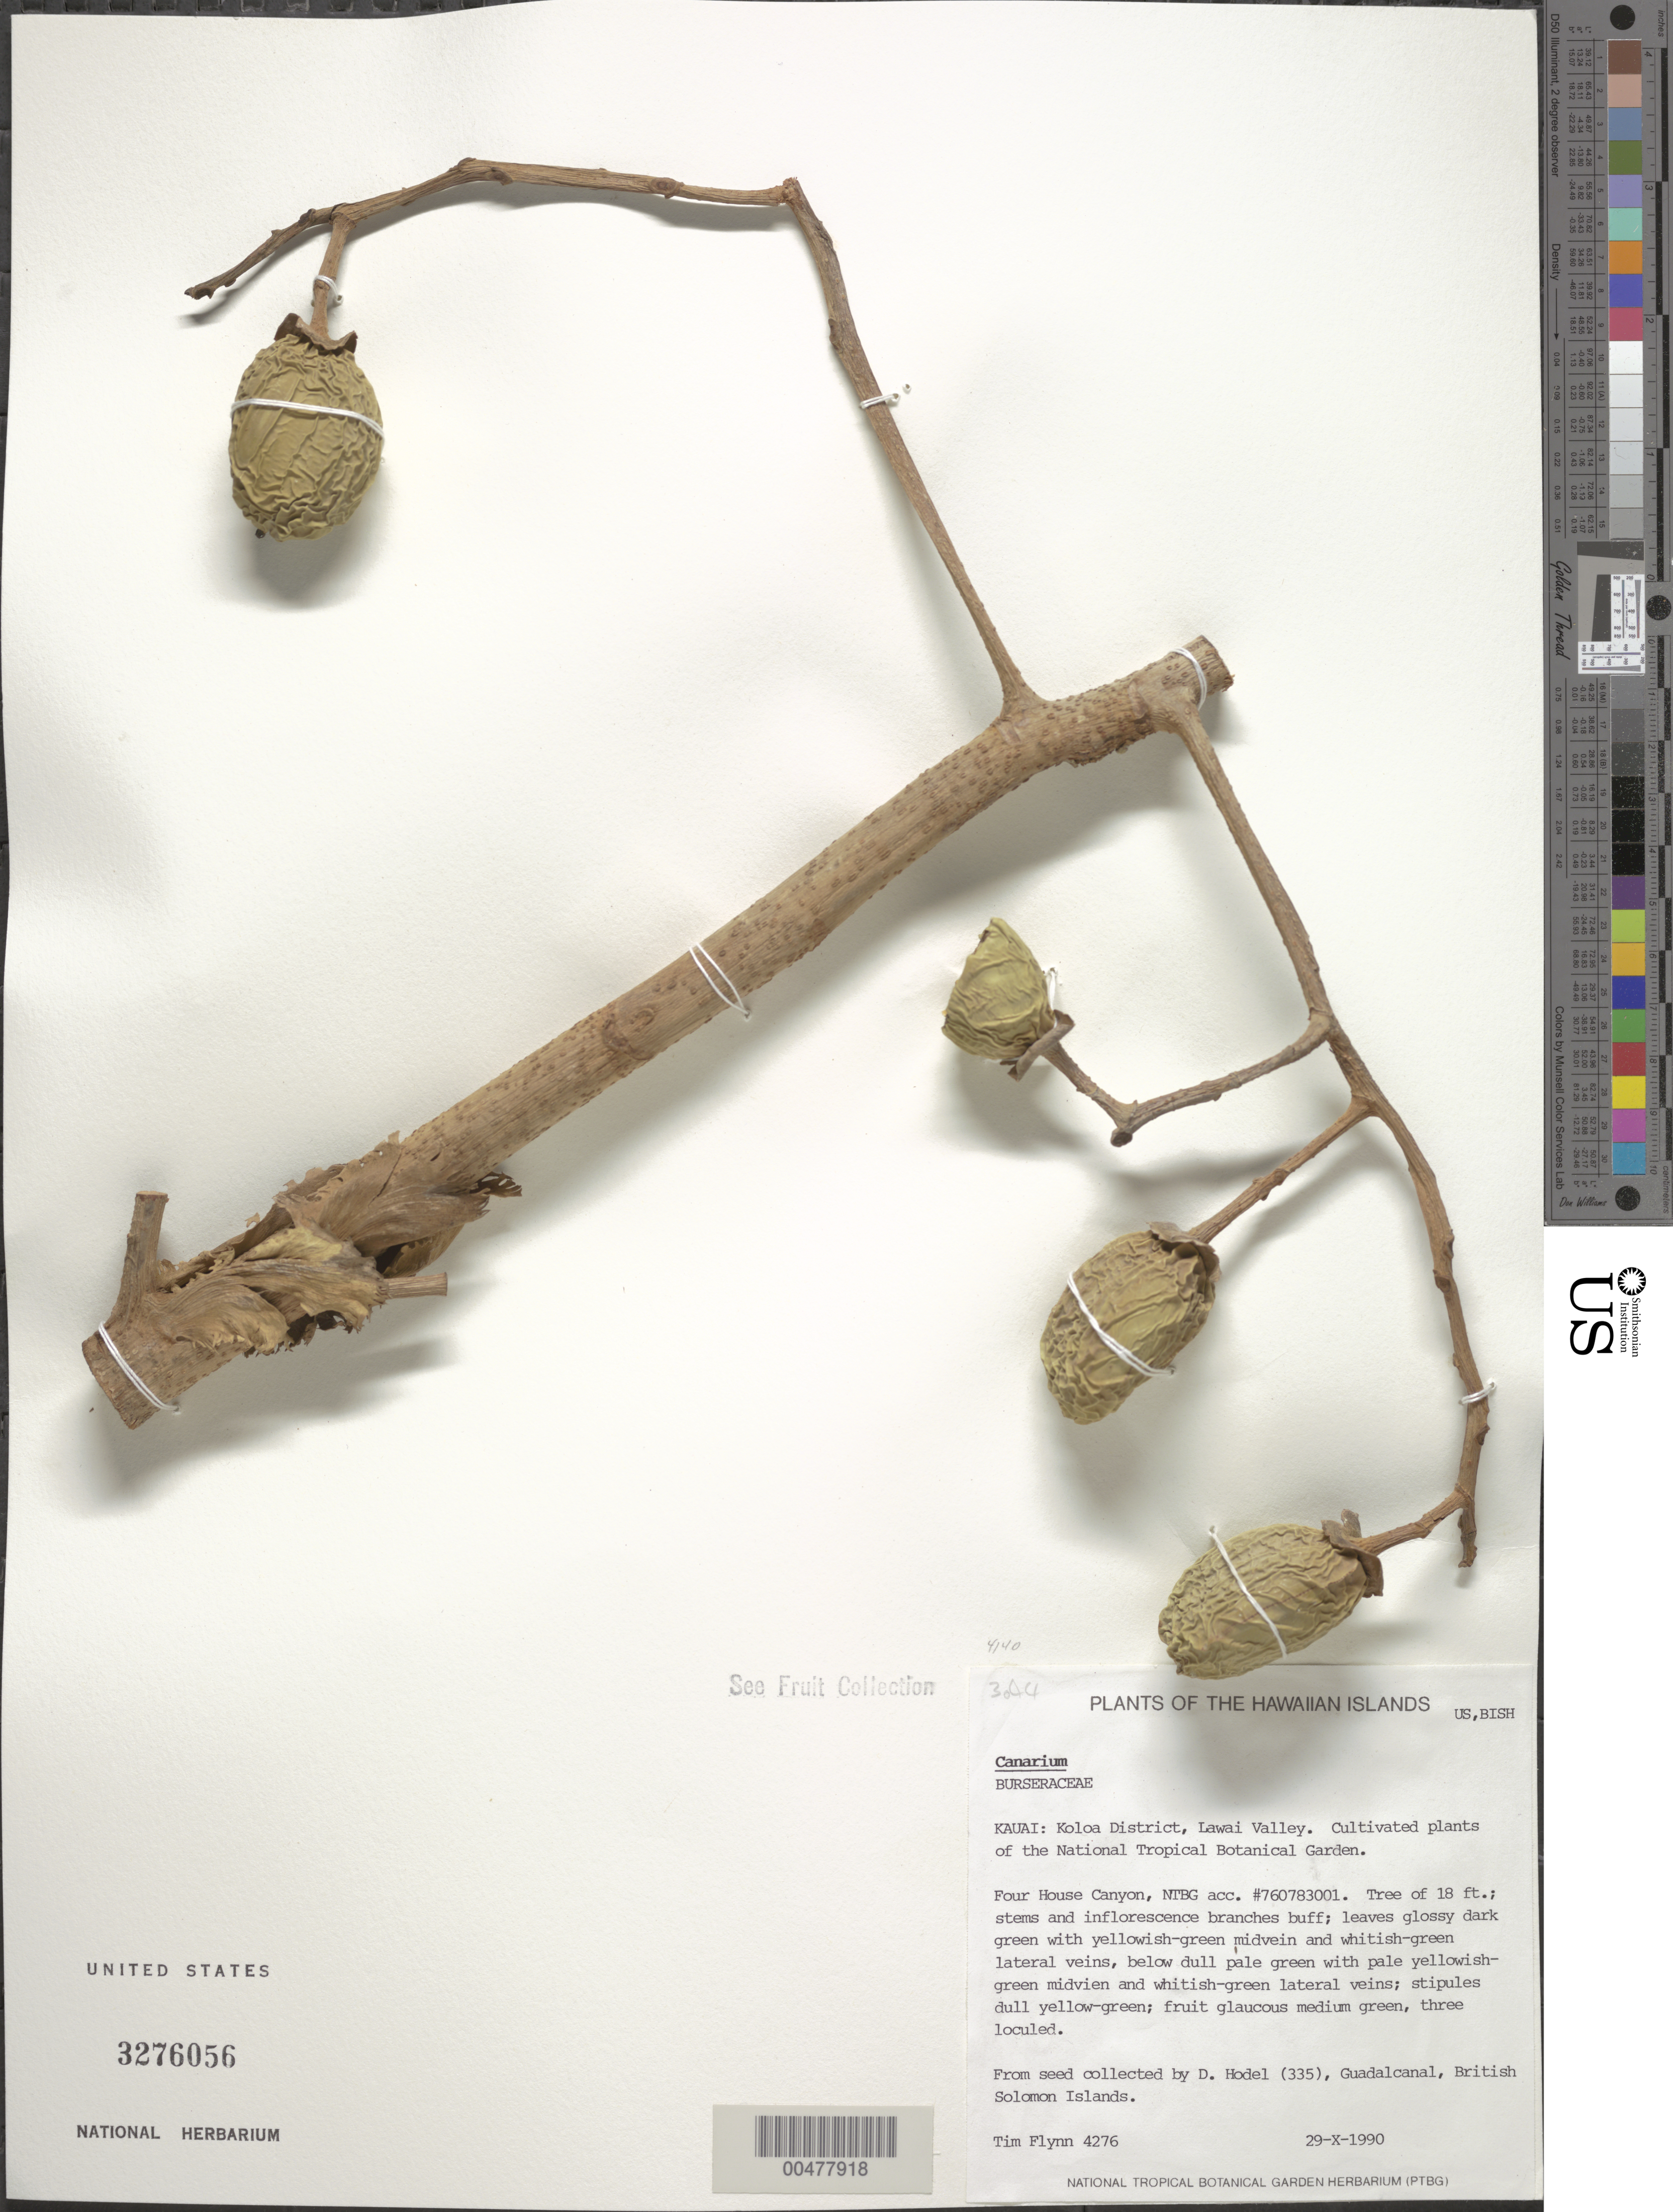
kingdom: Plantae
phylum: Tracheophyta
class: Magnoliopsida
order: Sapindales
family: Burseraceae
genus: Canarium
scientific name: Canarium sp.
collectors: T. W. Flynn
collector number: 4276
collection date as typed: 29 Oct 1990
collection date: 1990-10-29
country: United States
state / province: Hawaii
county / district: Kauai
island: Kaua'i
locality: Koloa Dist., Lawai Valley, National Tropical Botanical Garden, Four House Canyon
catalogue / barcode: US 3276056